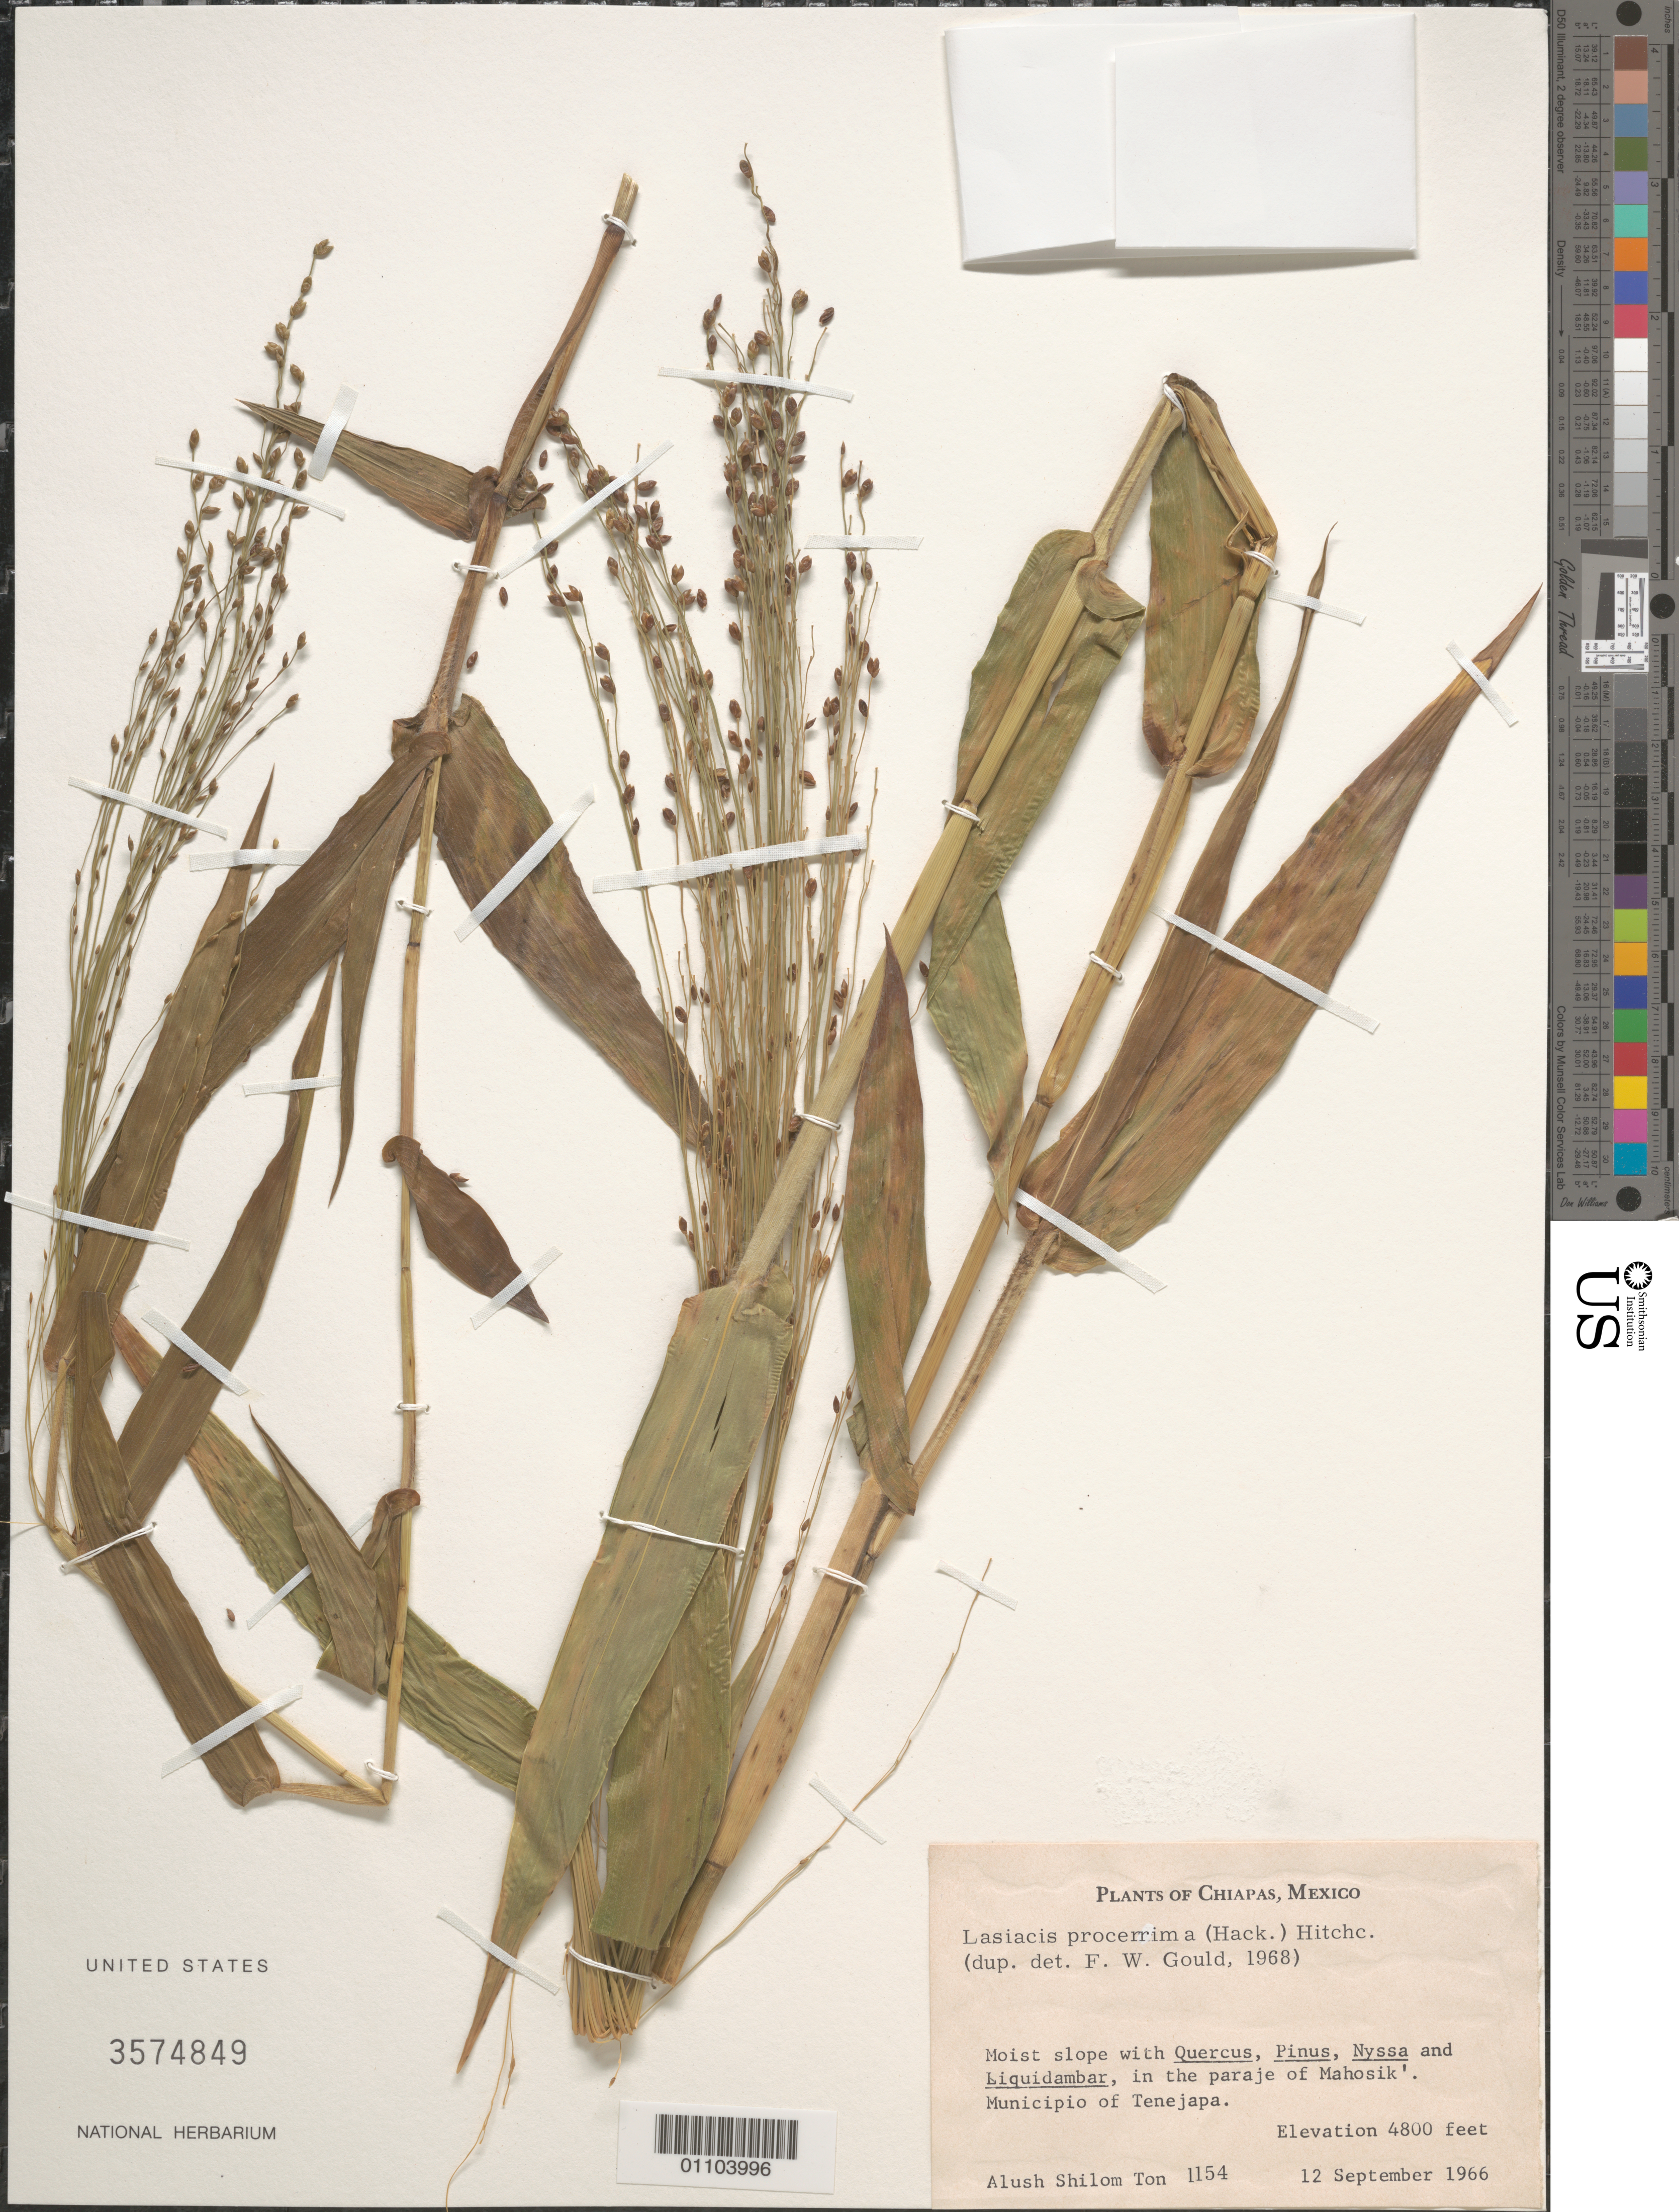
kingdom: Plantae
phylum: Tracheophyta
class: Liliopsida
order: Poales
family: Poaceae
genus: Lasiacis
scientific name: Lasiacis procerrima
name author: (Hack.) Hitchc.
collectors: A. S. Ton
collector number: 1154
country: Mexico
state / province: Chiapas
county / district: Tenejapa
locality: In the paraje of Mahosik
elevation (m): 1463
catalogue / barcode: US 3574849